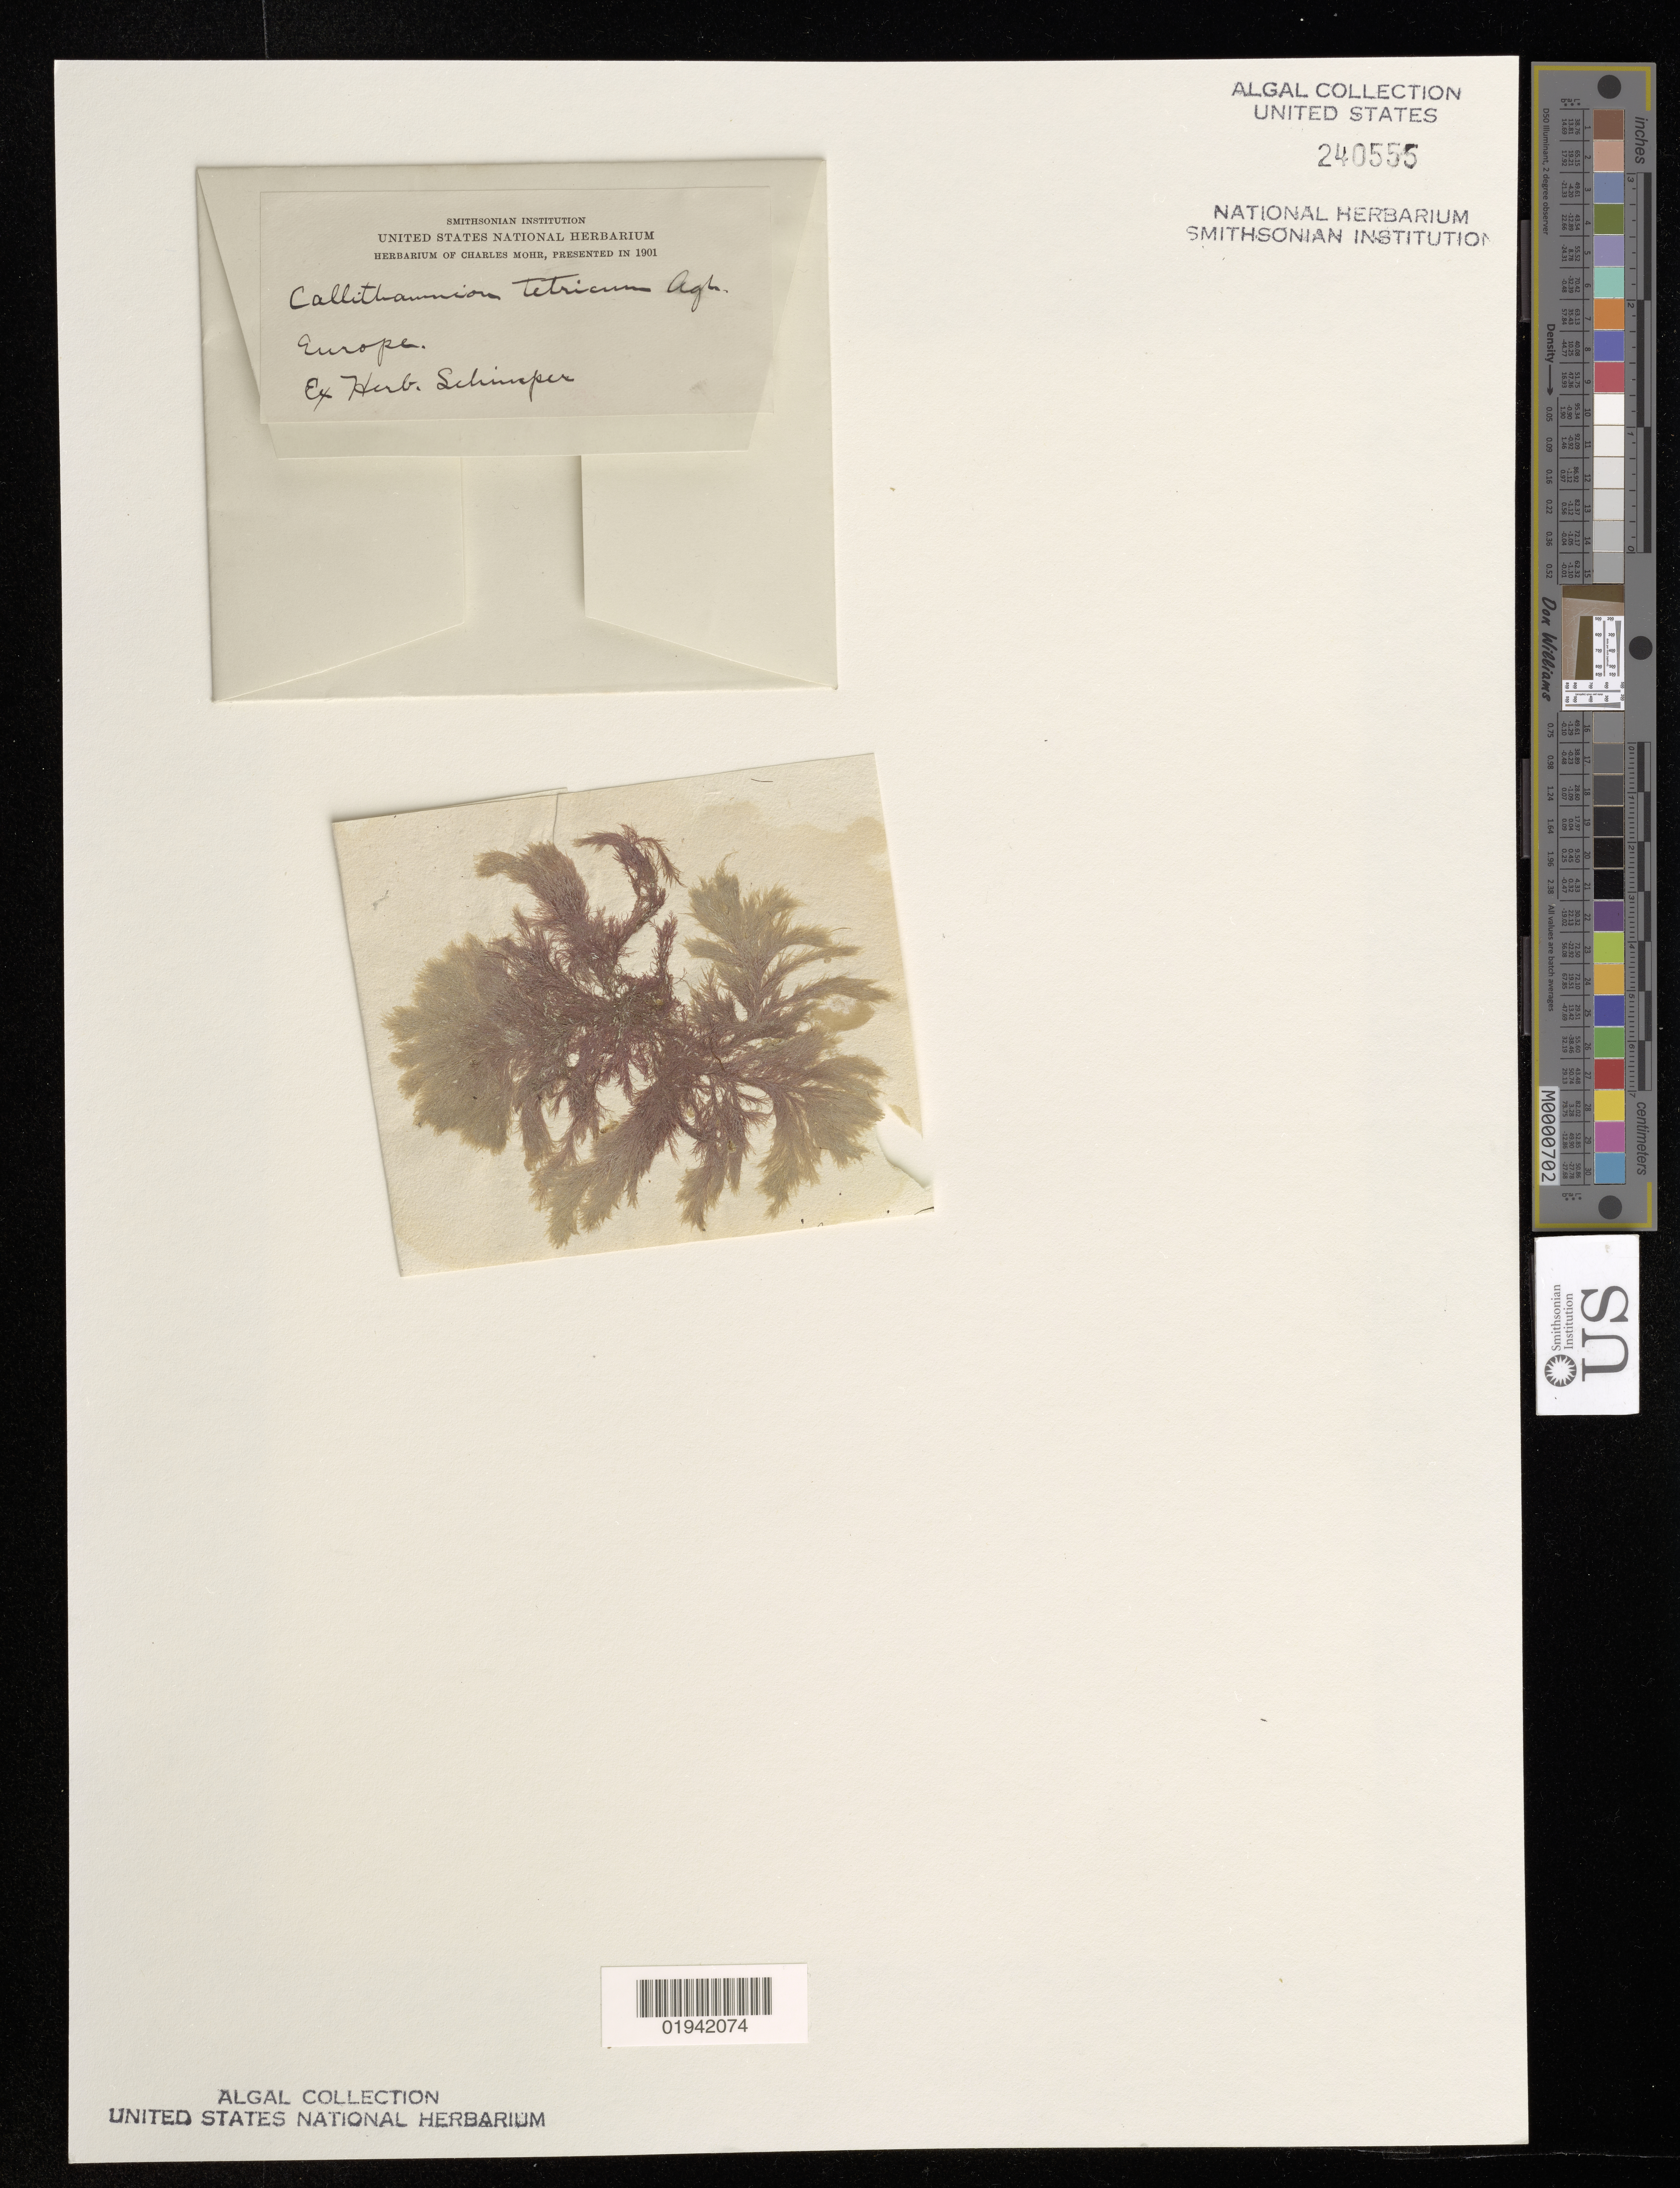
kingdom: Plantae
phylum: Rhodophyta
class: Florideophyceae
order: Ceramiales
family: Callithamniaceae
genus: Callithamnion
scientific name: Callithamnion tetricum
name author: (Dillwyn) S.F. Gray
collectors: Ex herb. Schimper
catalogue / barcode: US 240555